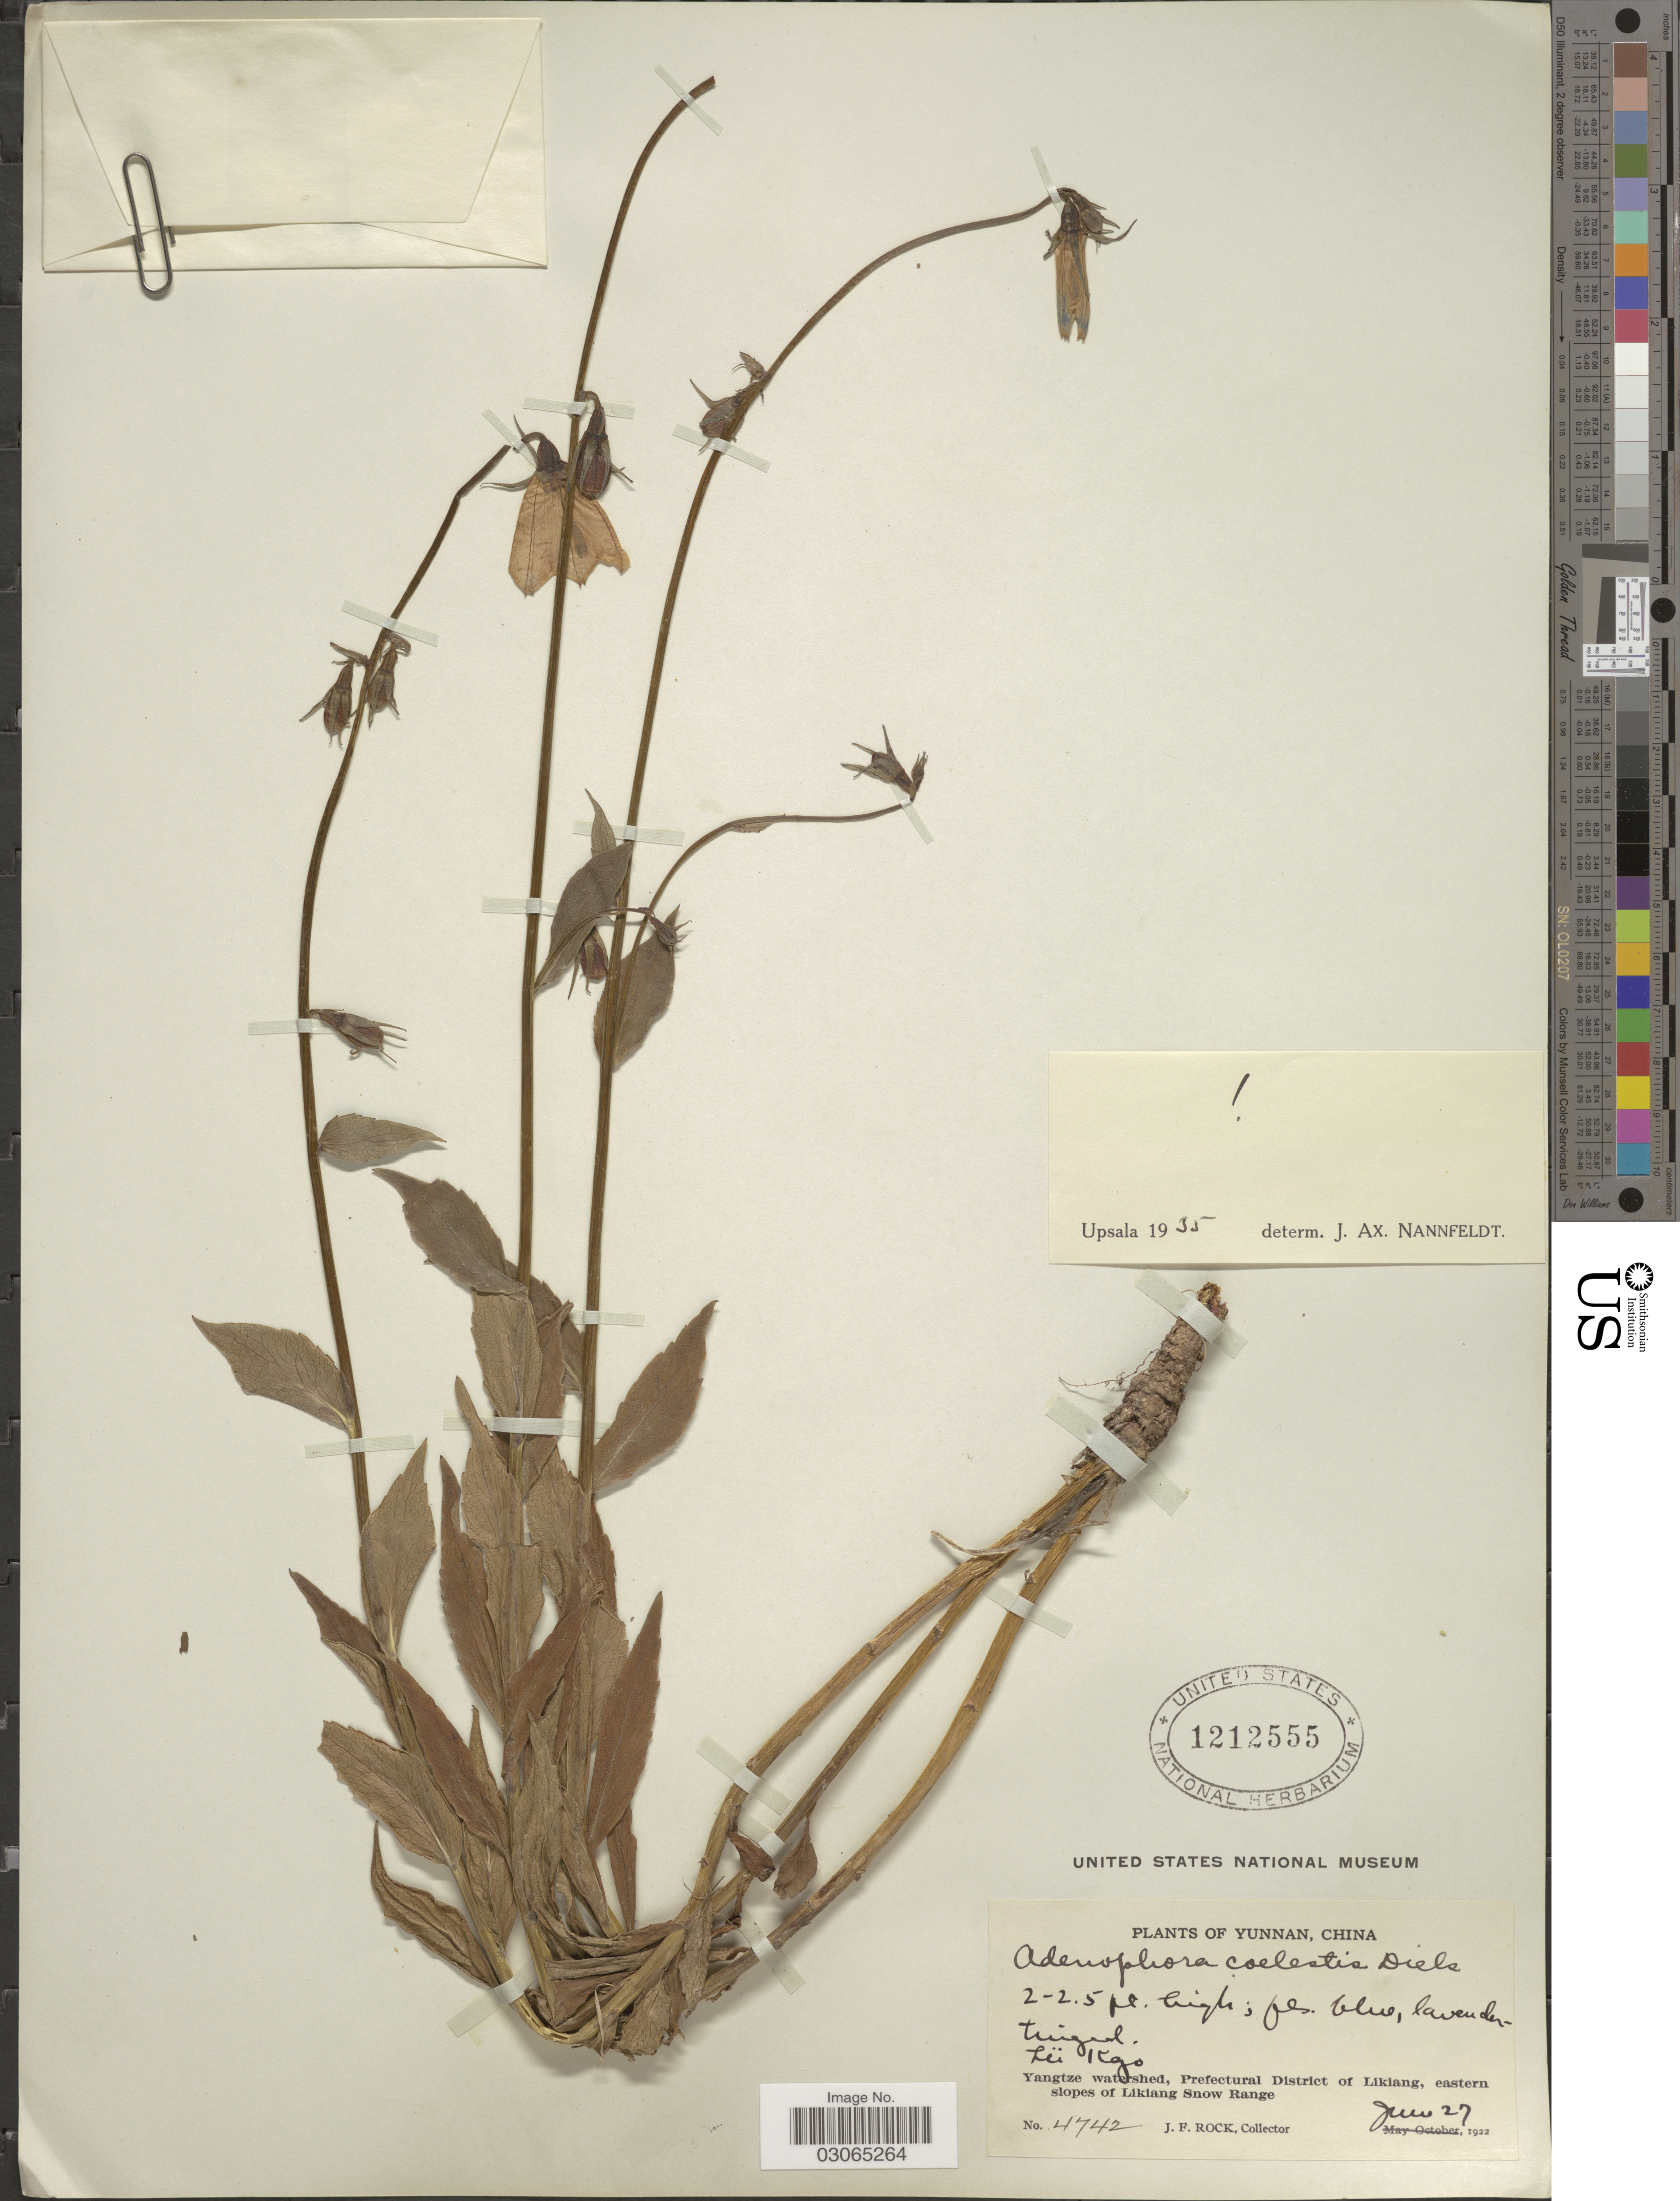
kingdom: Plantae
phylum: Tracheophyta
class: Magnoliopsida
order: Asterales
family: Campanulaceae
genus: Adenophora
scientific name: Adenophora coelestis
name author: Diels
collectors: J. Rock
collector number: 4742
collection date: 1922-06-27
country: China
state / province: Yunnan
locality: Lii Kgo. Yangtze watershed, Prefectural District of Likiang, eastern slopes of Likiang Snow Range.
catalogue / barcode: US 1212555